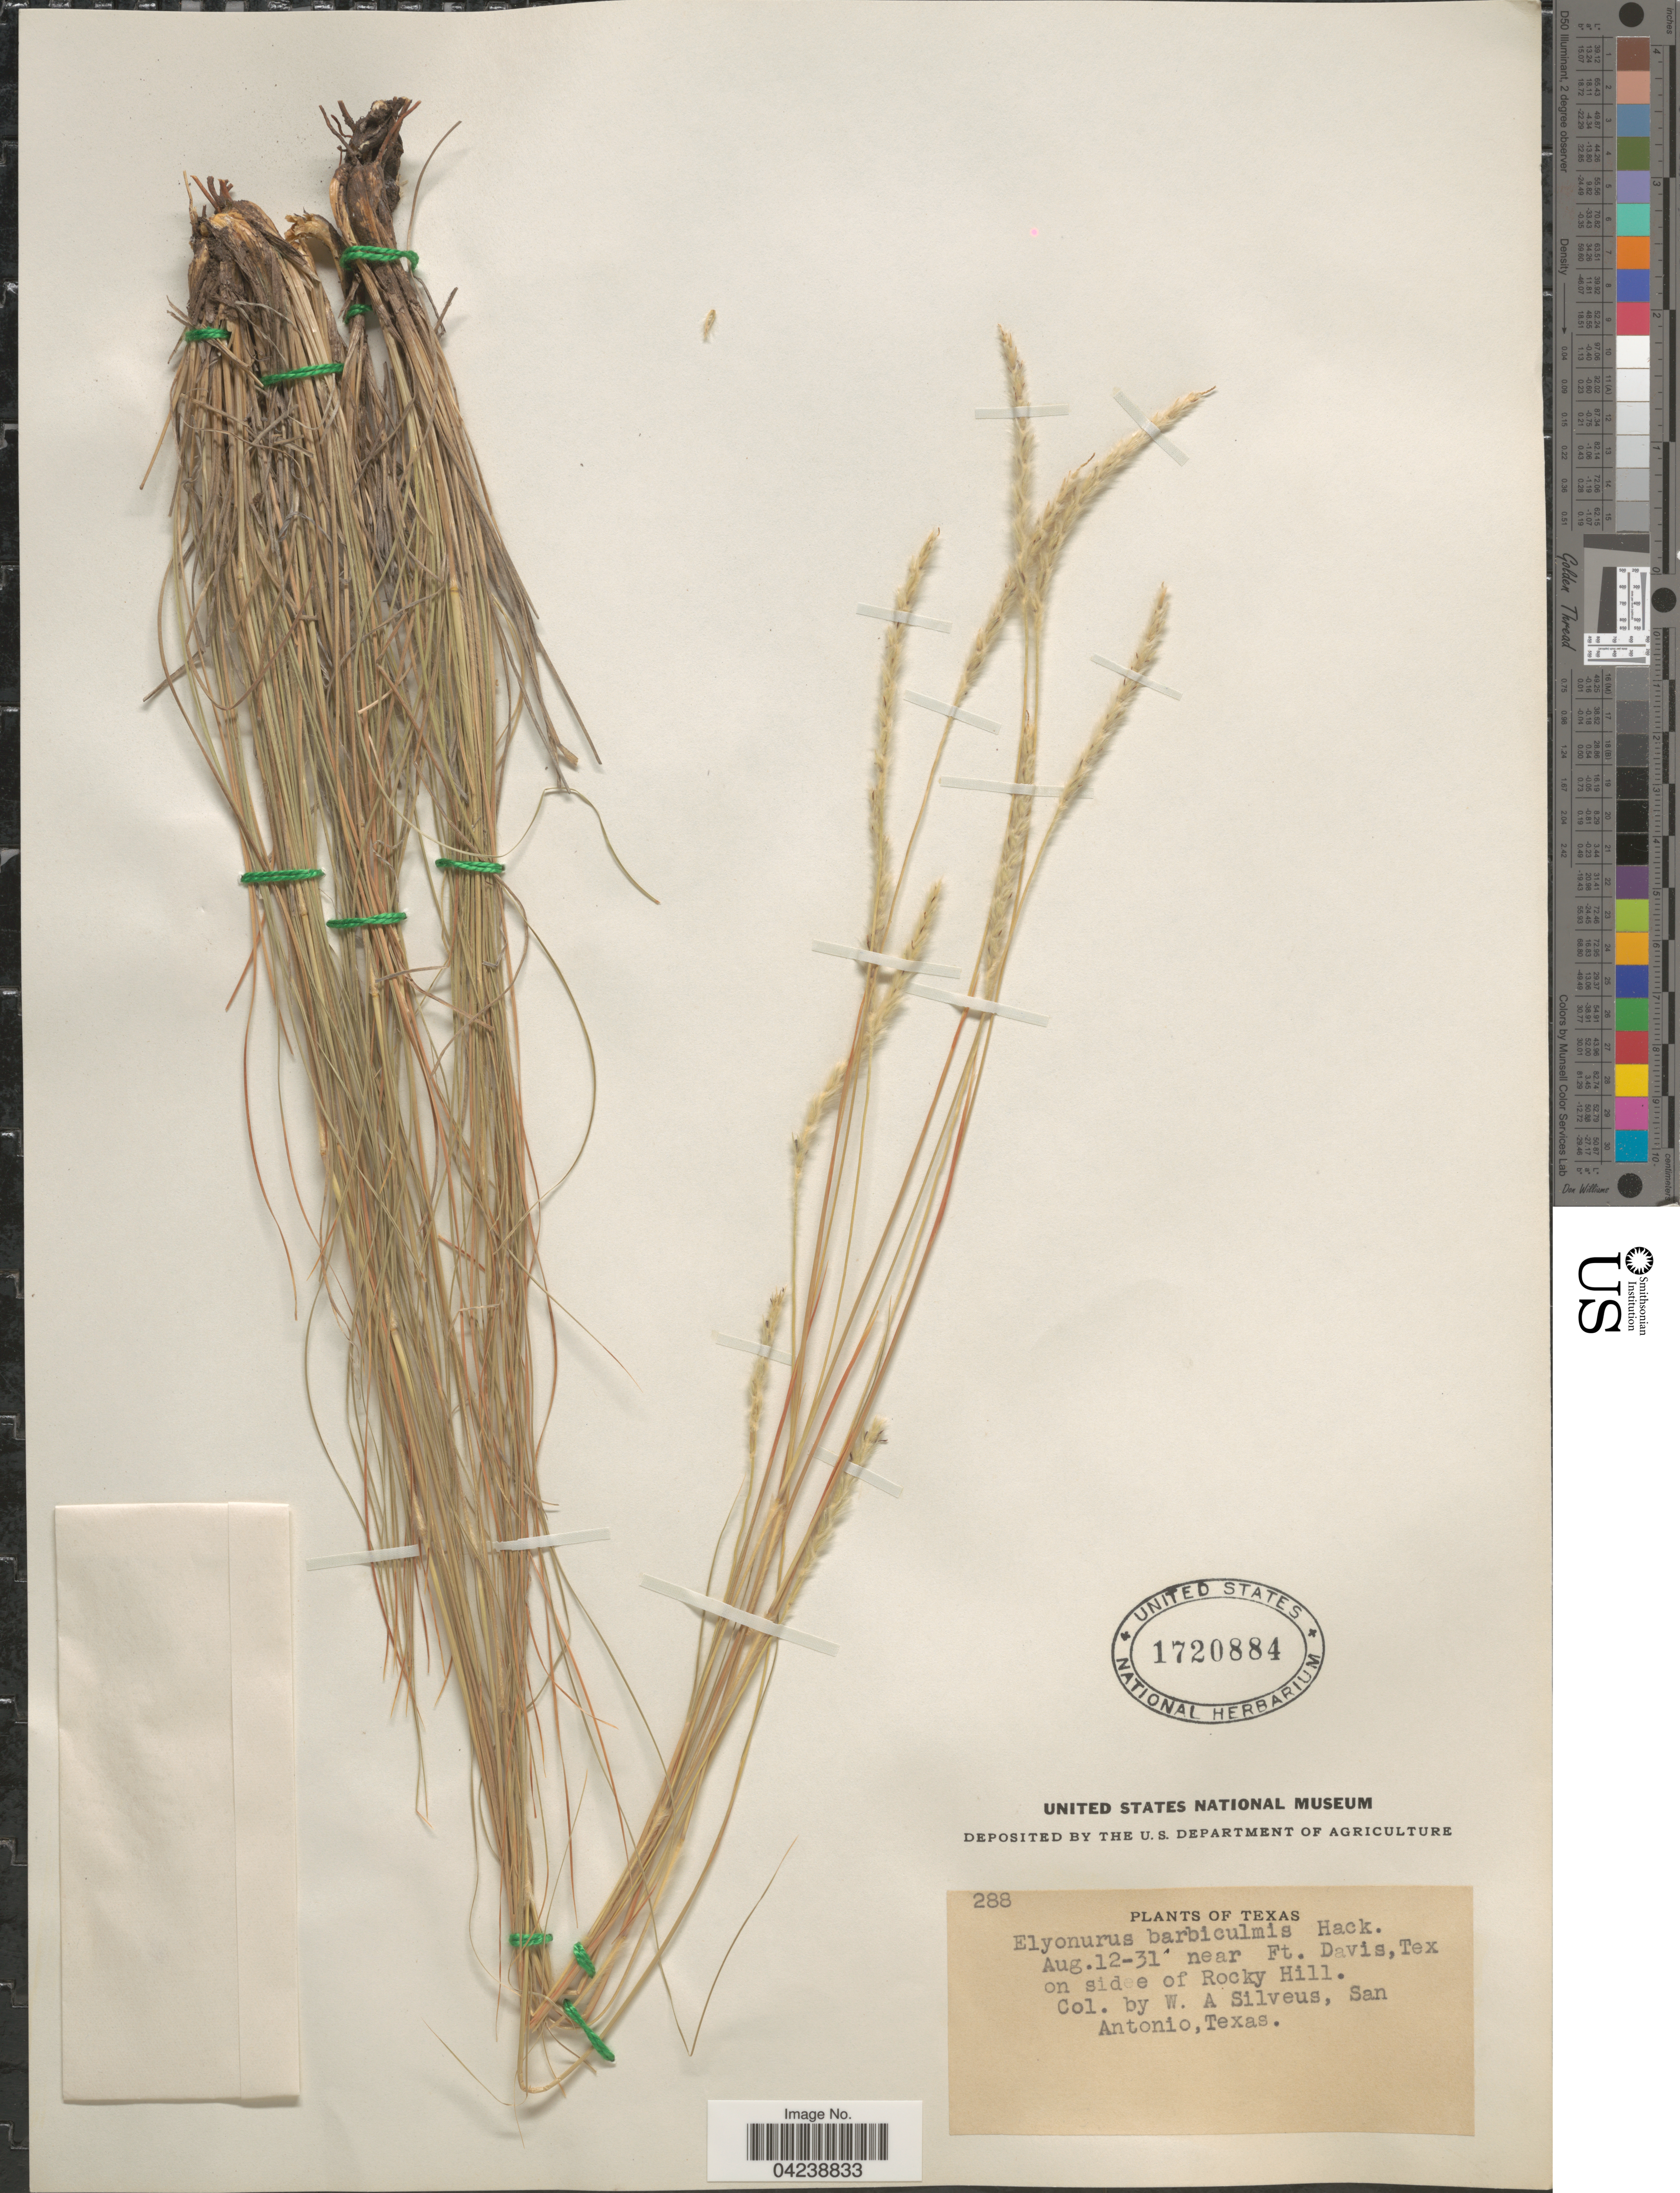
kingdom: Plantae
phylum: Tracheophyta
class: Liliopsida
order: Poales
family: Poaceae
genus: Elionurus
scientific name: Elionurus barbiculmis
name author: Hack. in A. DC.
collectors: W. Silveus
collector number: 288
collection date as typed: Transcribed d/m/y: 12/8/31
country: United States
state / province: Texas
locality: Near Ft. Davis.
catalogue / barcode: US 1720884